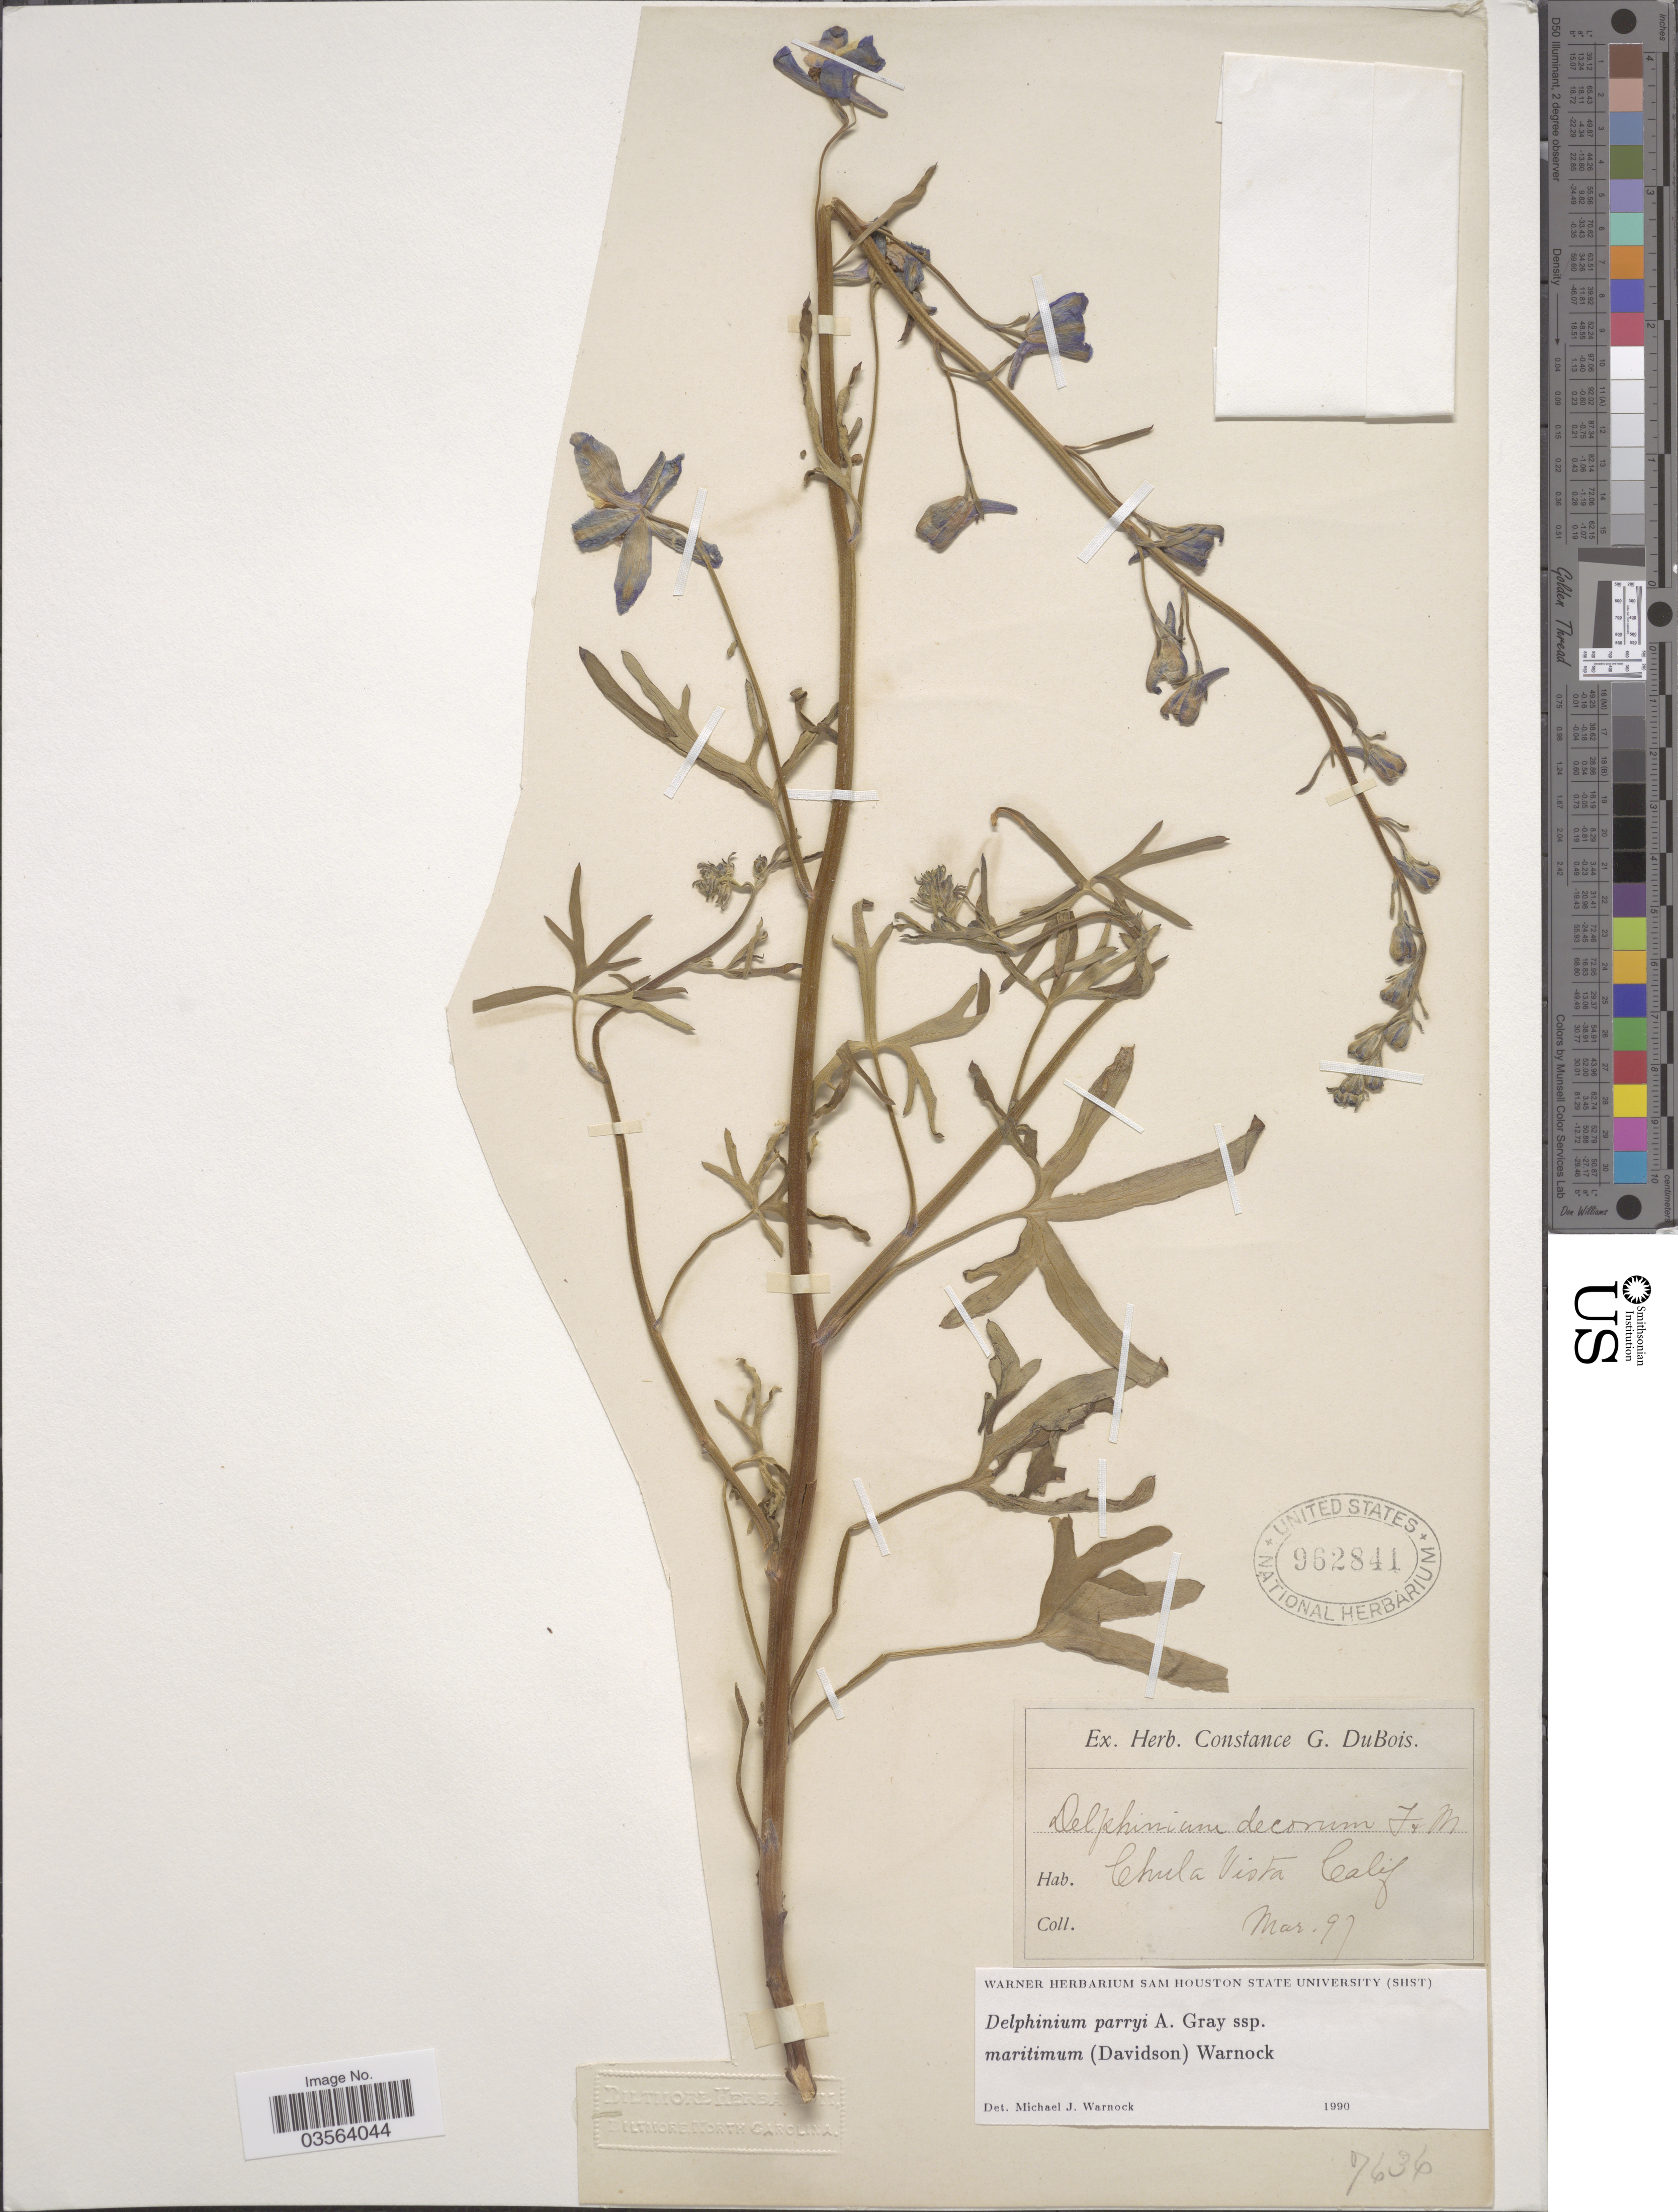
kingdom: Plantae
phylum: Tracheophyta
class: Magnoliopsida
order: Ranunculales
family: Ranunculaceae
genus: Delphinium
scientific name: Delphinium parryi subsp. maritimum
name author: (Davidson) M.J. Warnock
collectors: ex herb. Constance G. DuBois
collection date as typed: Transcribed d/m/y: /3/97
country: United States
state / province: California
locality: Chula Vista.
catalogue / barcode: US 962841